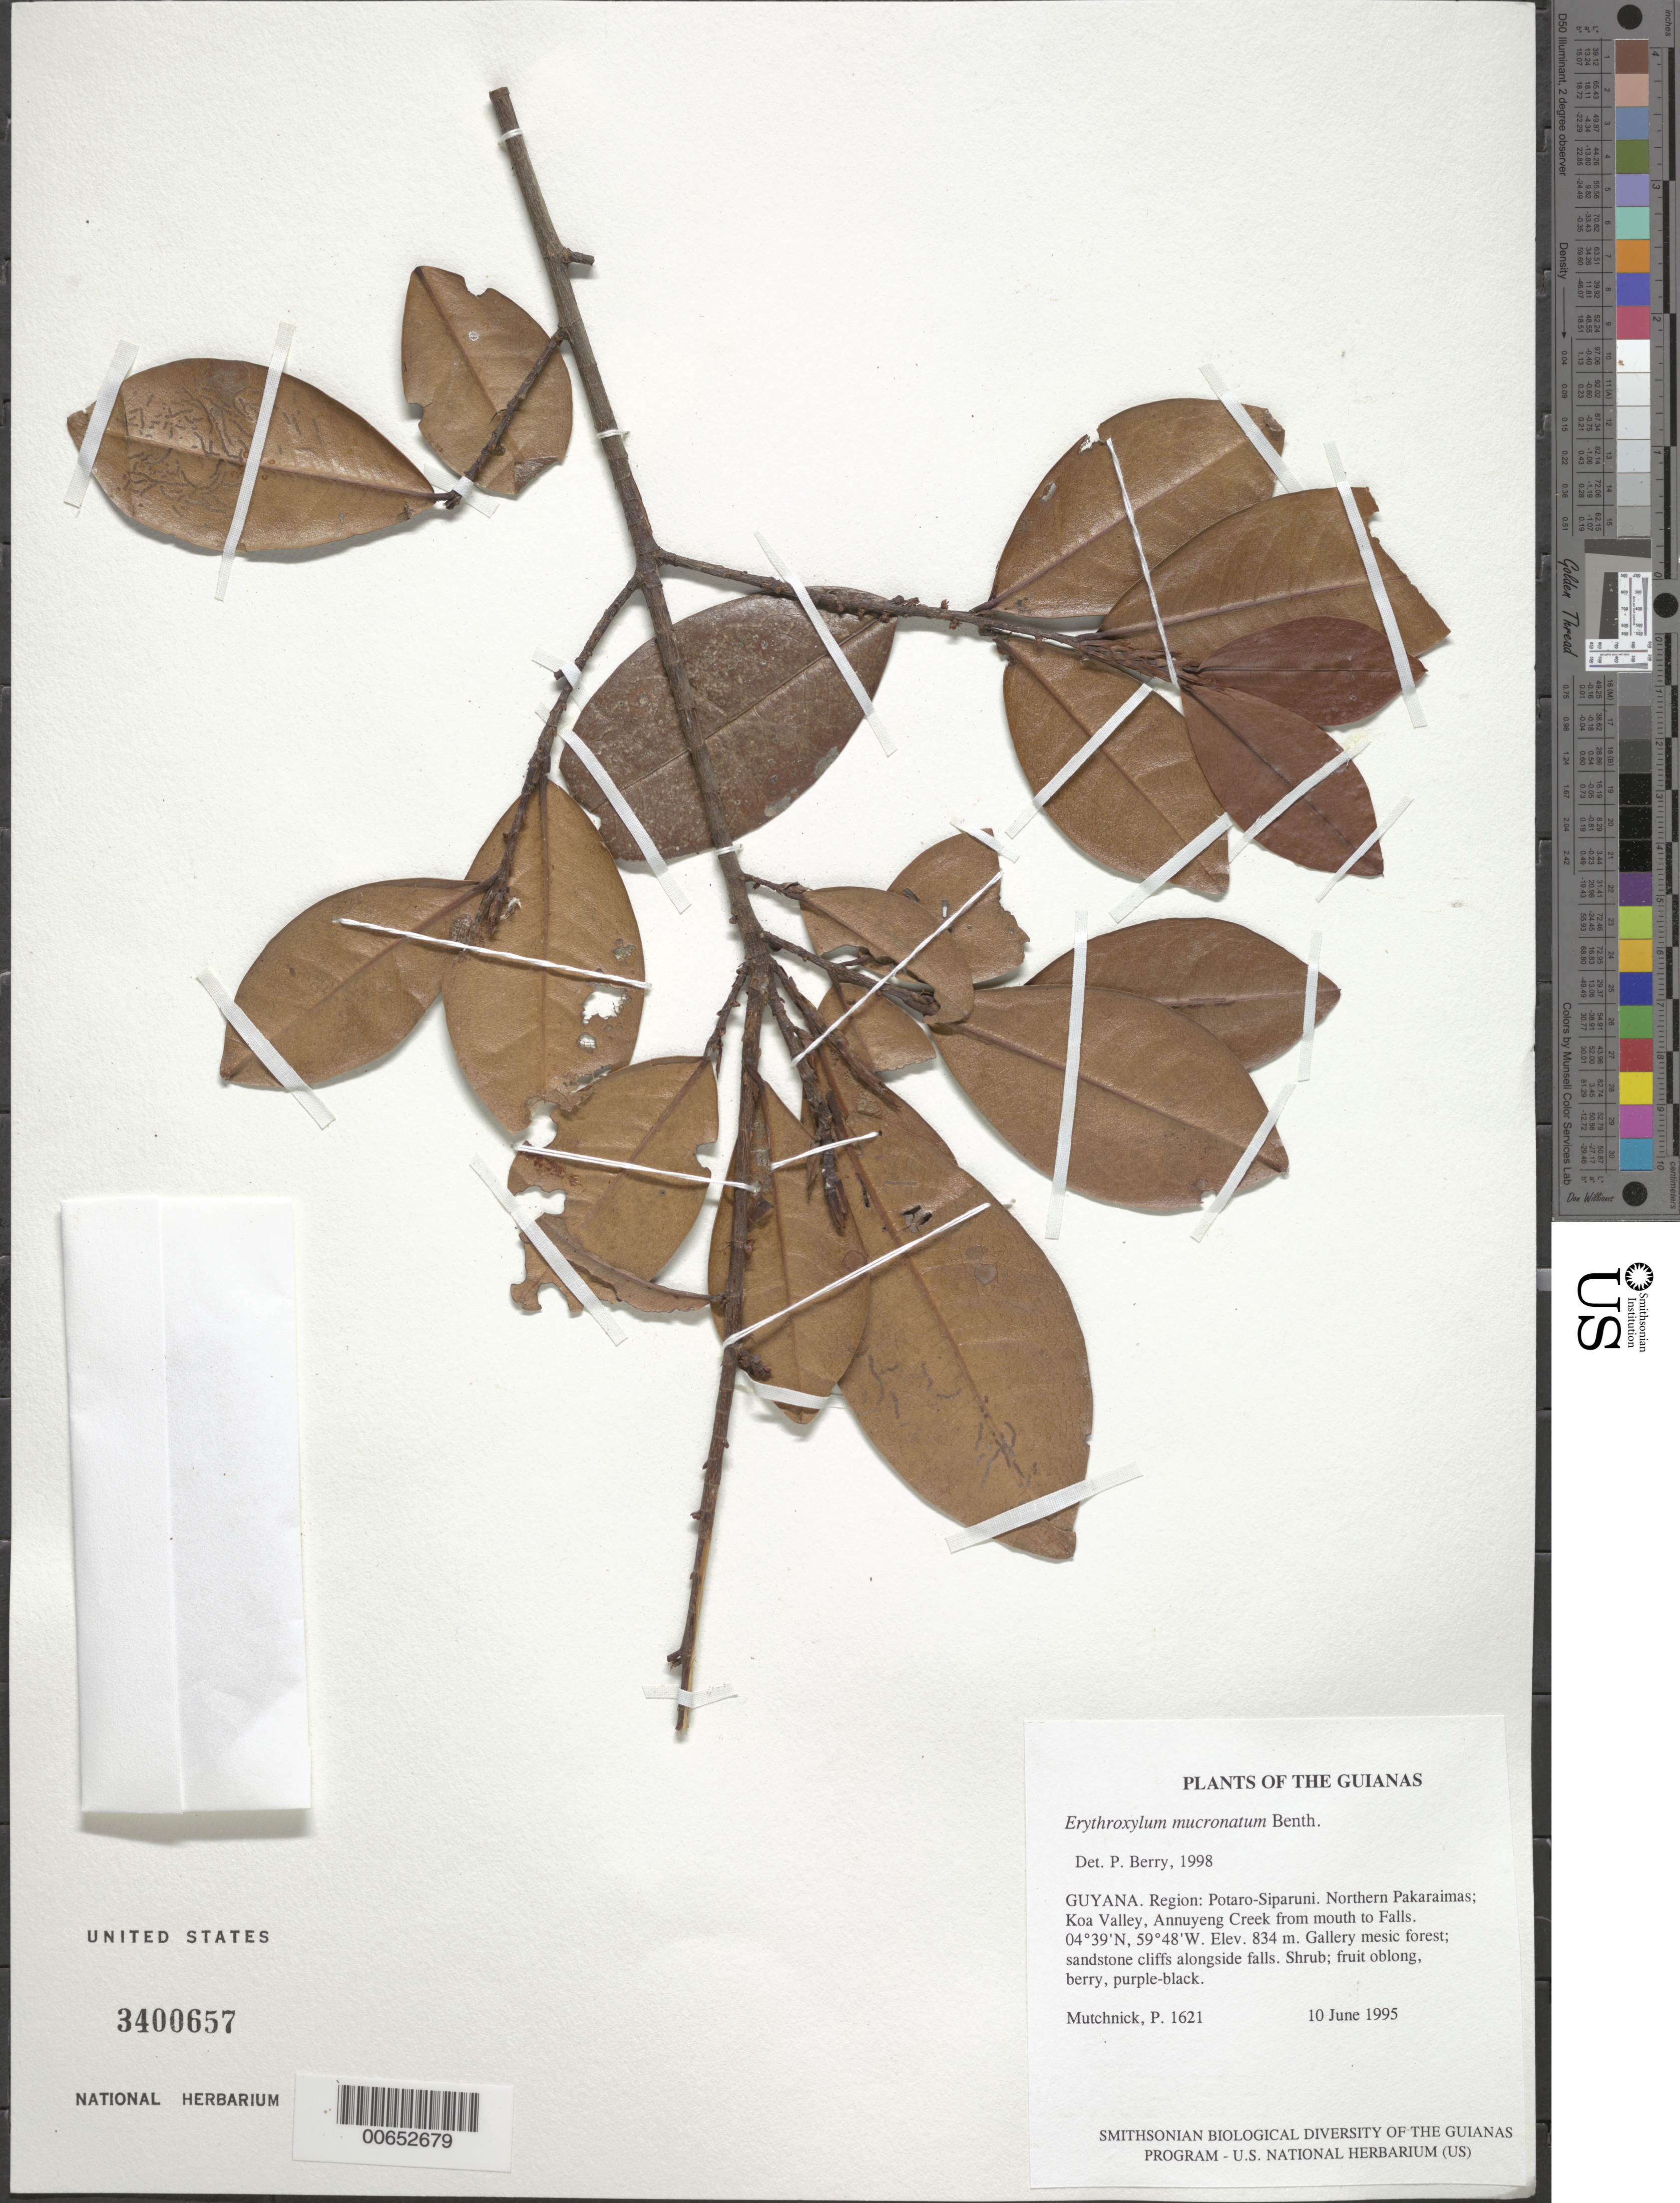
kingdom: Plantae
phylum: Tracheophyta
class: Magnoliopsida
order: Malpighiales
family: Erythroxylaceae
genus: Erythroxylum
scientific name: Erythroxylum mucronatum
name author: Benth.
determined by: Berry, P. E., (WIS), University of Wisconsin - Madison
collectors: P. Mutchnick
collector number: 1621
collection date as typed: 10 June 1995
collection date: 1995-06-10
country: Guyana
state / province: Potaro-Siparuni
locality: Northern Pakaraimas; Koa Valley, Annuyeng Creek from mouth to Falls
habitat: Gallery mesic forest; sandstone cliffs alongside falls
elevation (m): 834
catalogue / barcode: US 3400657